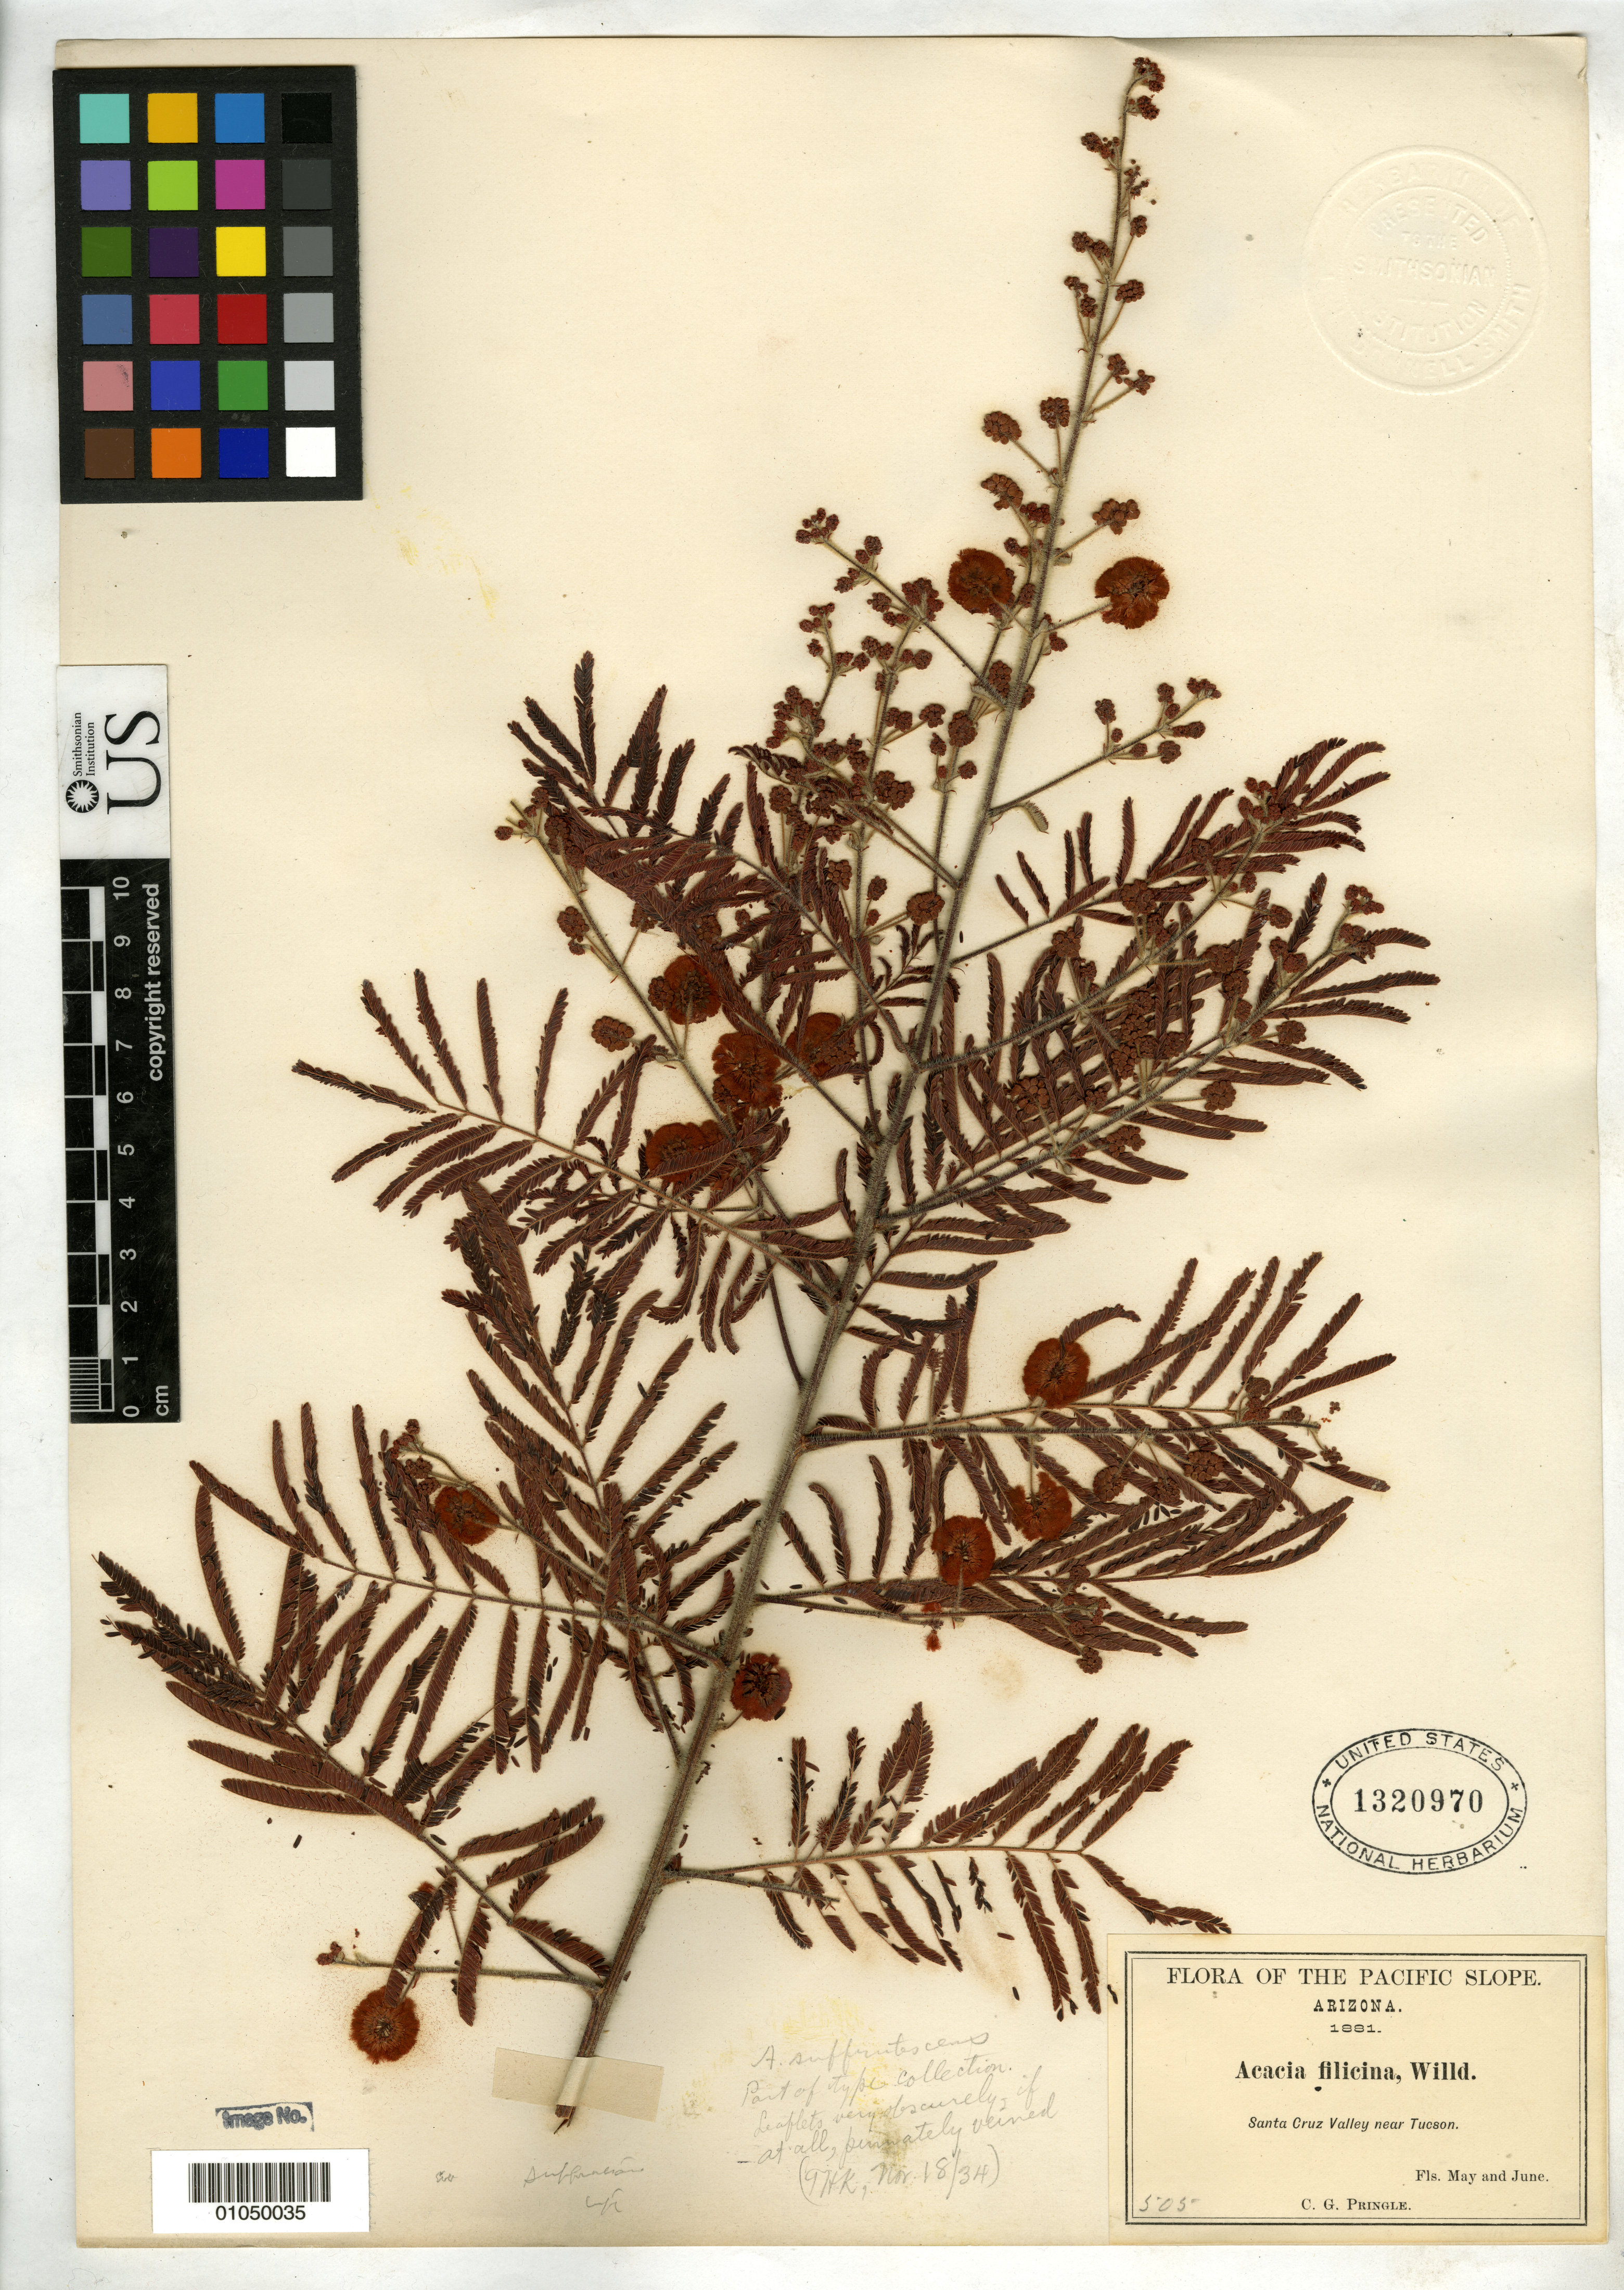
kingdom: Plantae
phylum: Tracheophyta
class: Magnoliopsida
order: Fabales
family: Fabaceae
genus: Acacia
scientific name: Acacia suffrutescens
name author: Rose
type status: Isotype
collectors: C. G. Pringle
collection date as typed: May 1881 to -- Jun 1881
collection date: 1881-05/1881-06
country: United States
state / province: Arizona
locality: Santa Cruz Valley near Tucson.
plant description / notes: Label cites "Fls. May and June" but both US sheets appear to be mounted with single element.; Specimen ex John Donnell Smith herbarium.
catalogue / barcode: US 1320970